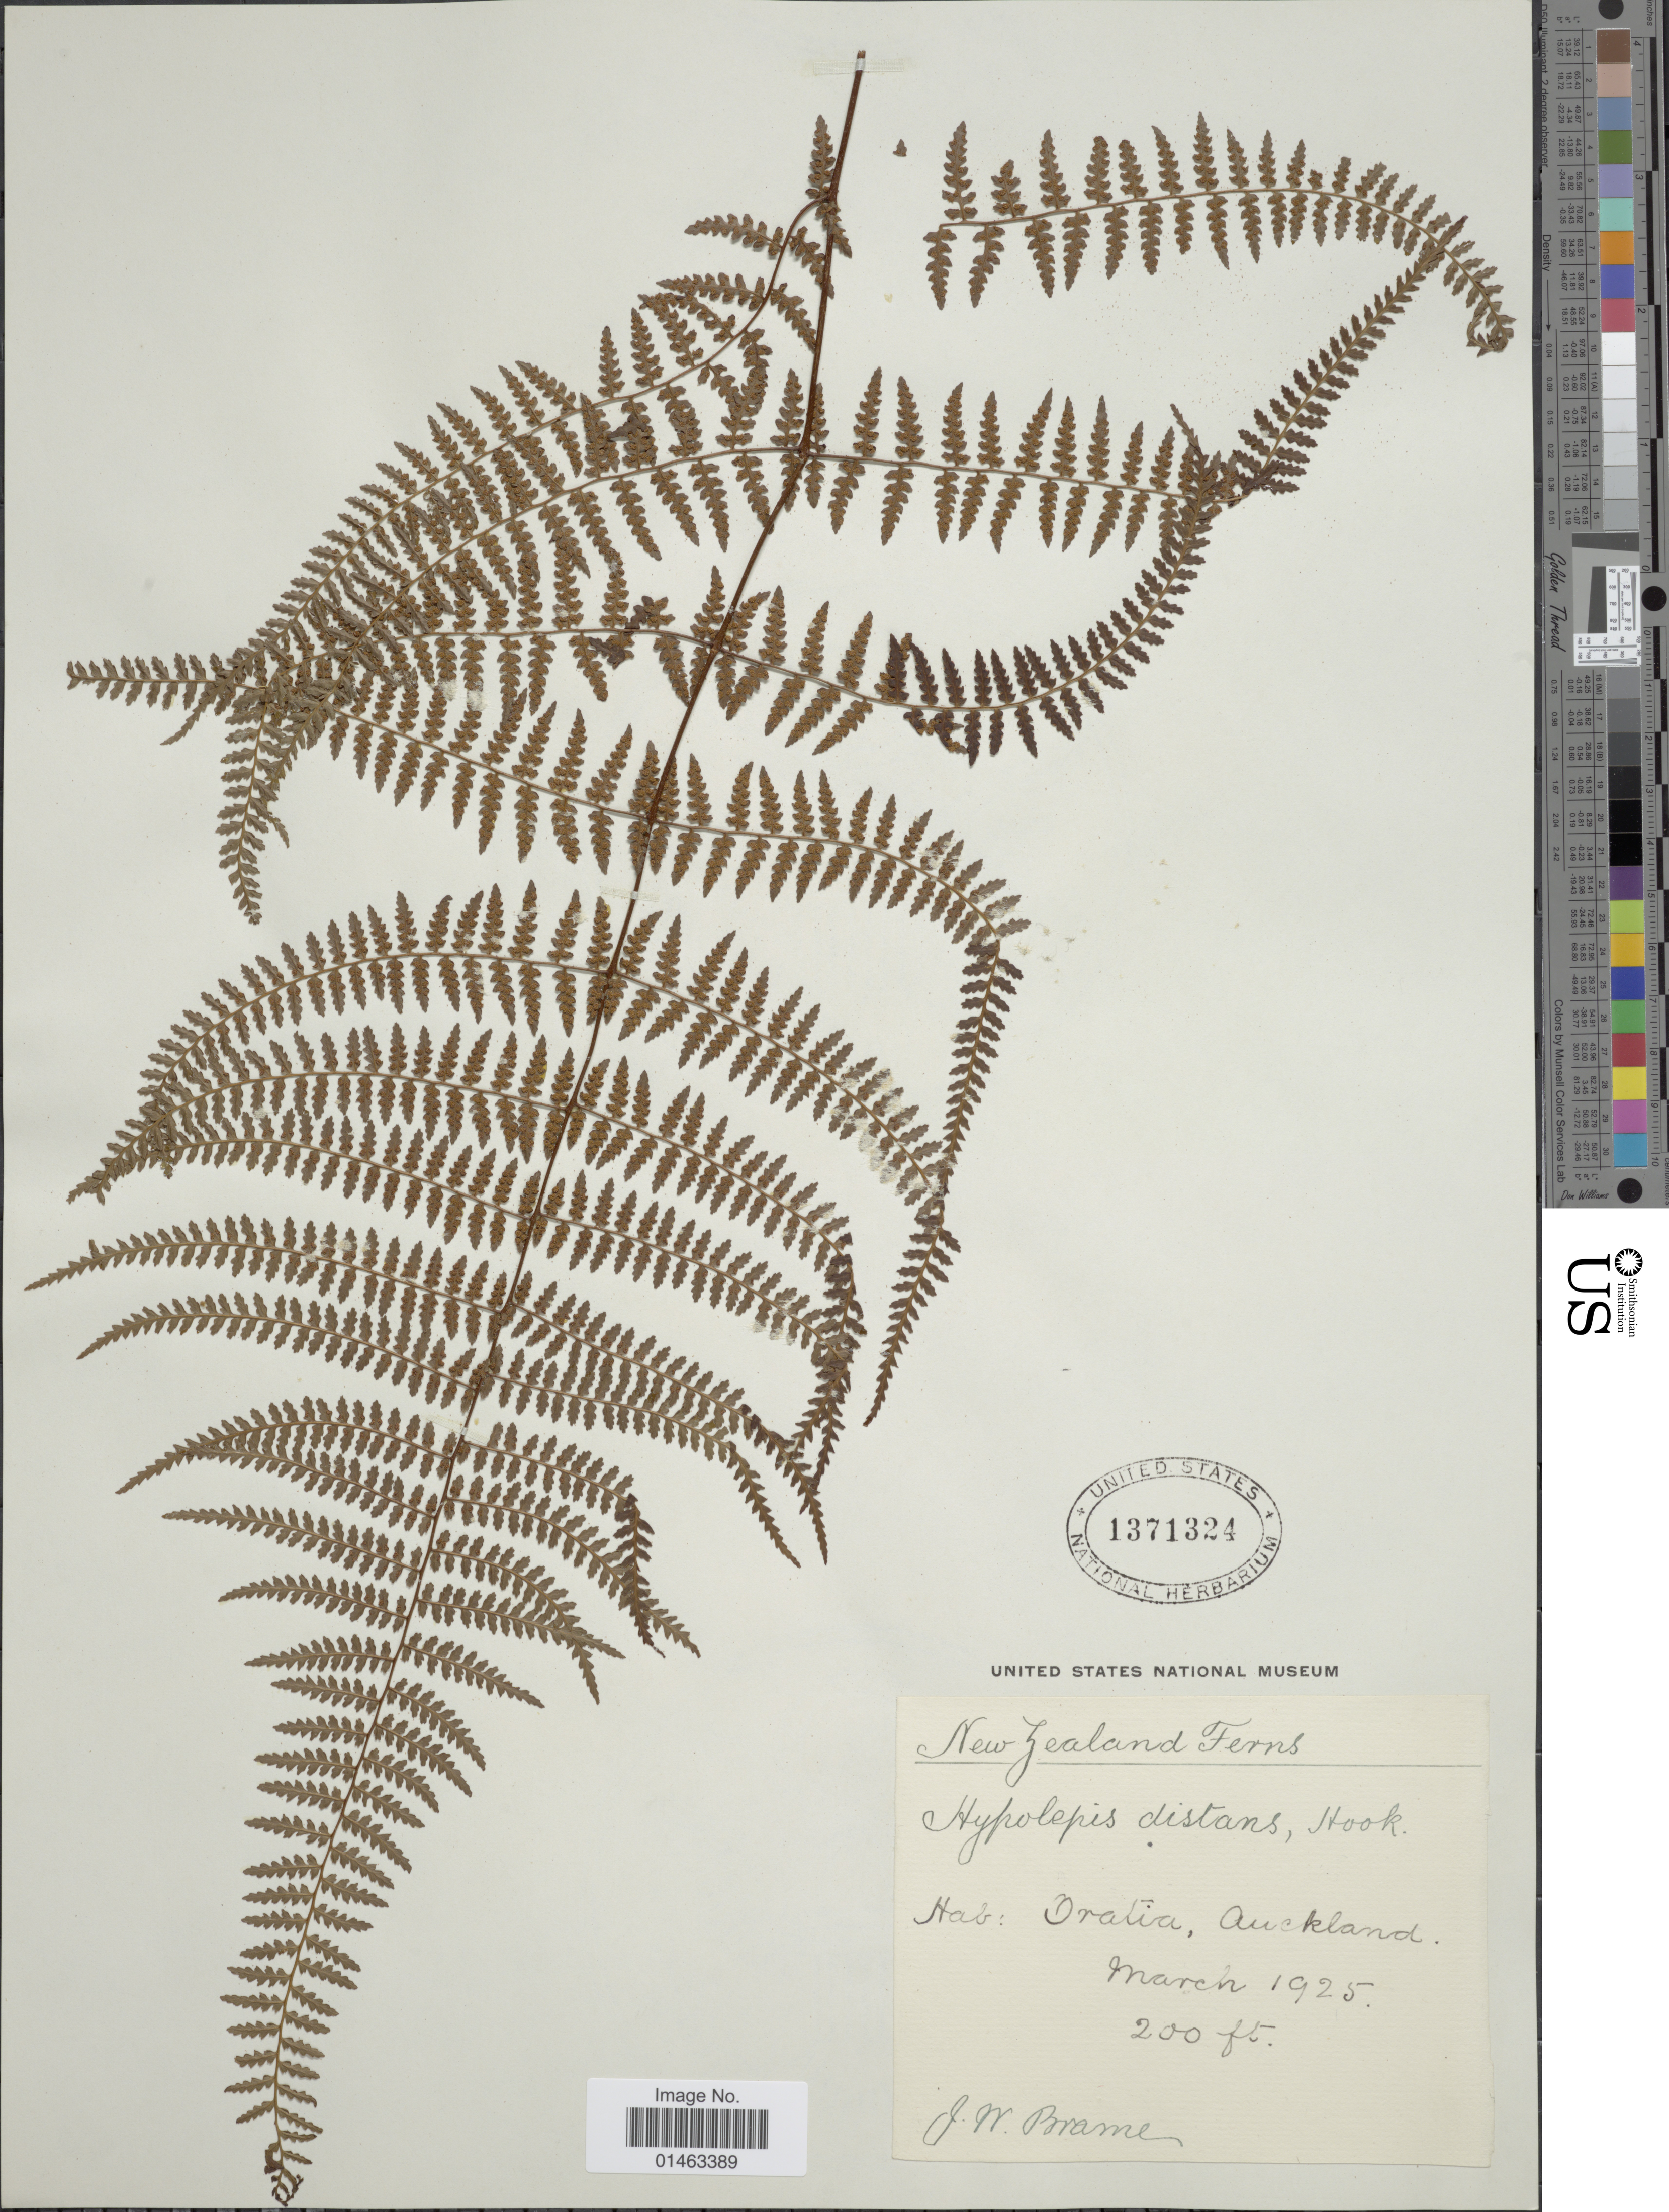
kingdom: Plantae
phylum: Tracheophyta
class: Polypodiopsida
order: Polypodiales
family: Dennstaedtiaceae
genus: Hypolepis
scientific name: Hypolepis distans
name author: (Colenso) Hook.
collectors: J. Brame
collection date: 1925-03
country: New Zealand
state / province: Auckland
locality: New Zealand. Oratia, Auckland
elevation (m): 61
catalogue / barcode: US 1371324